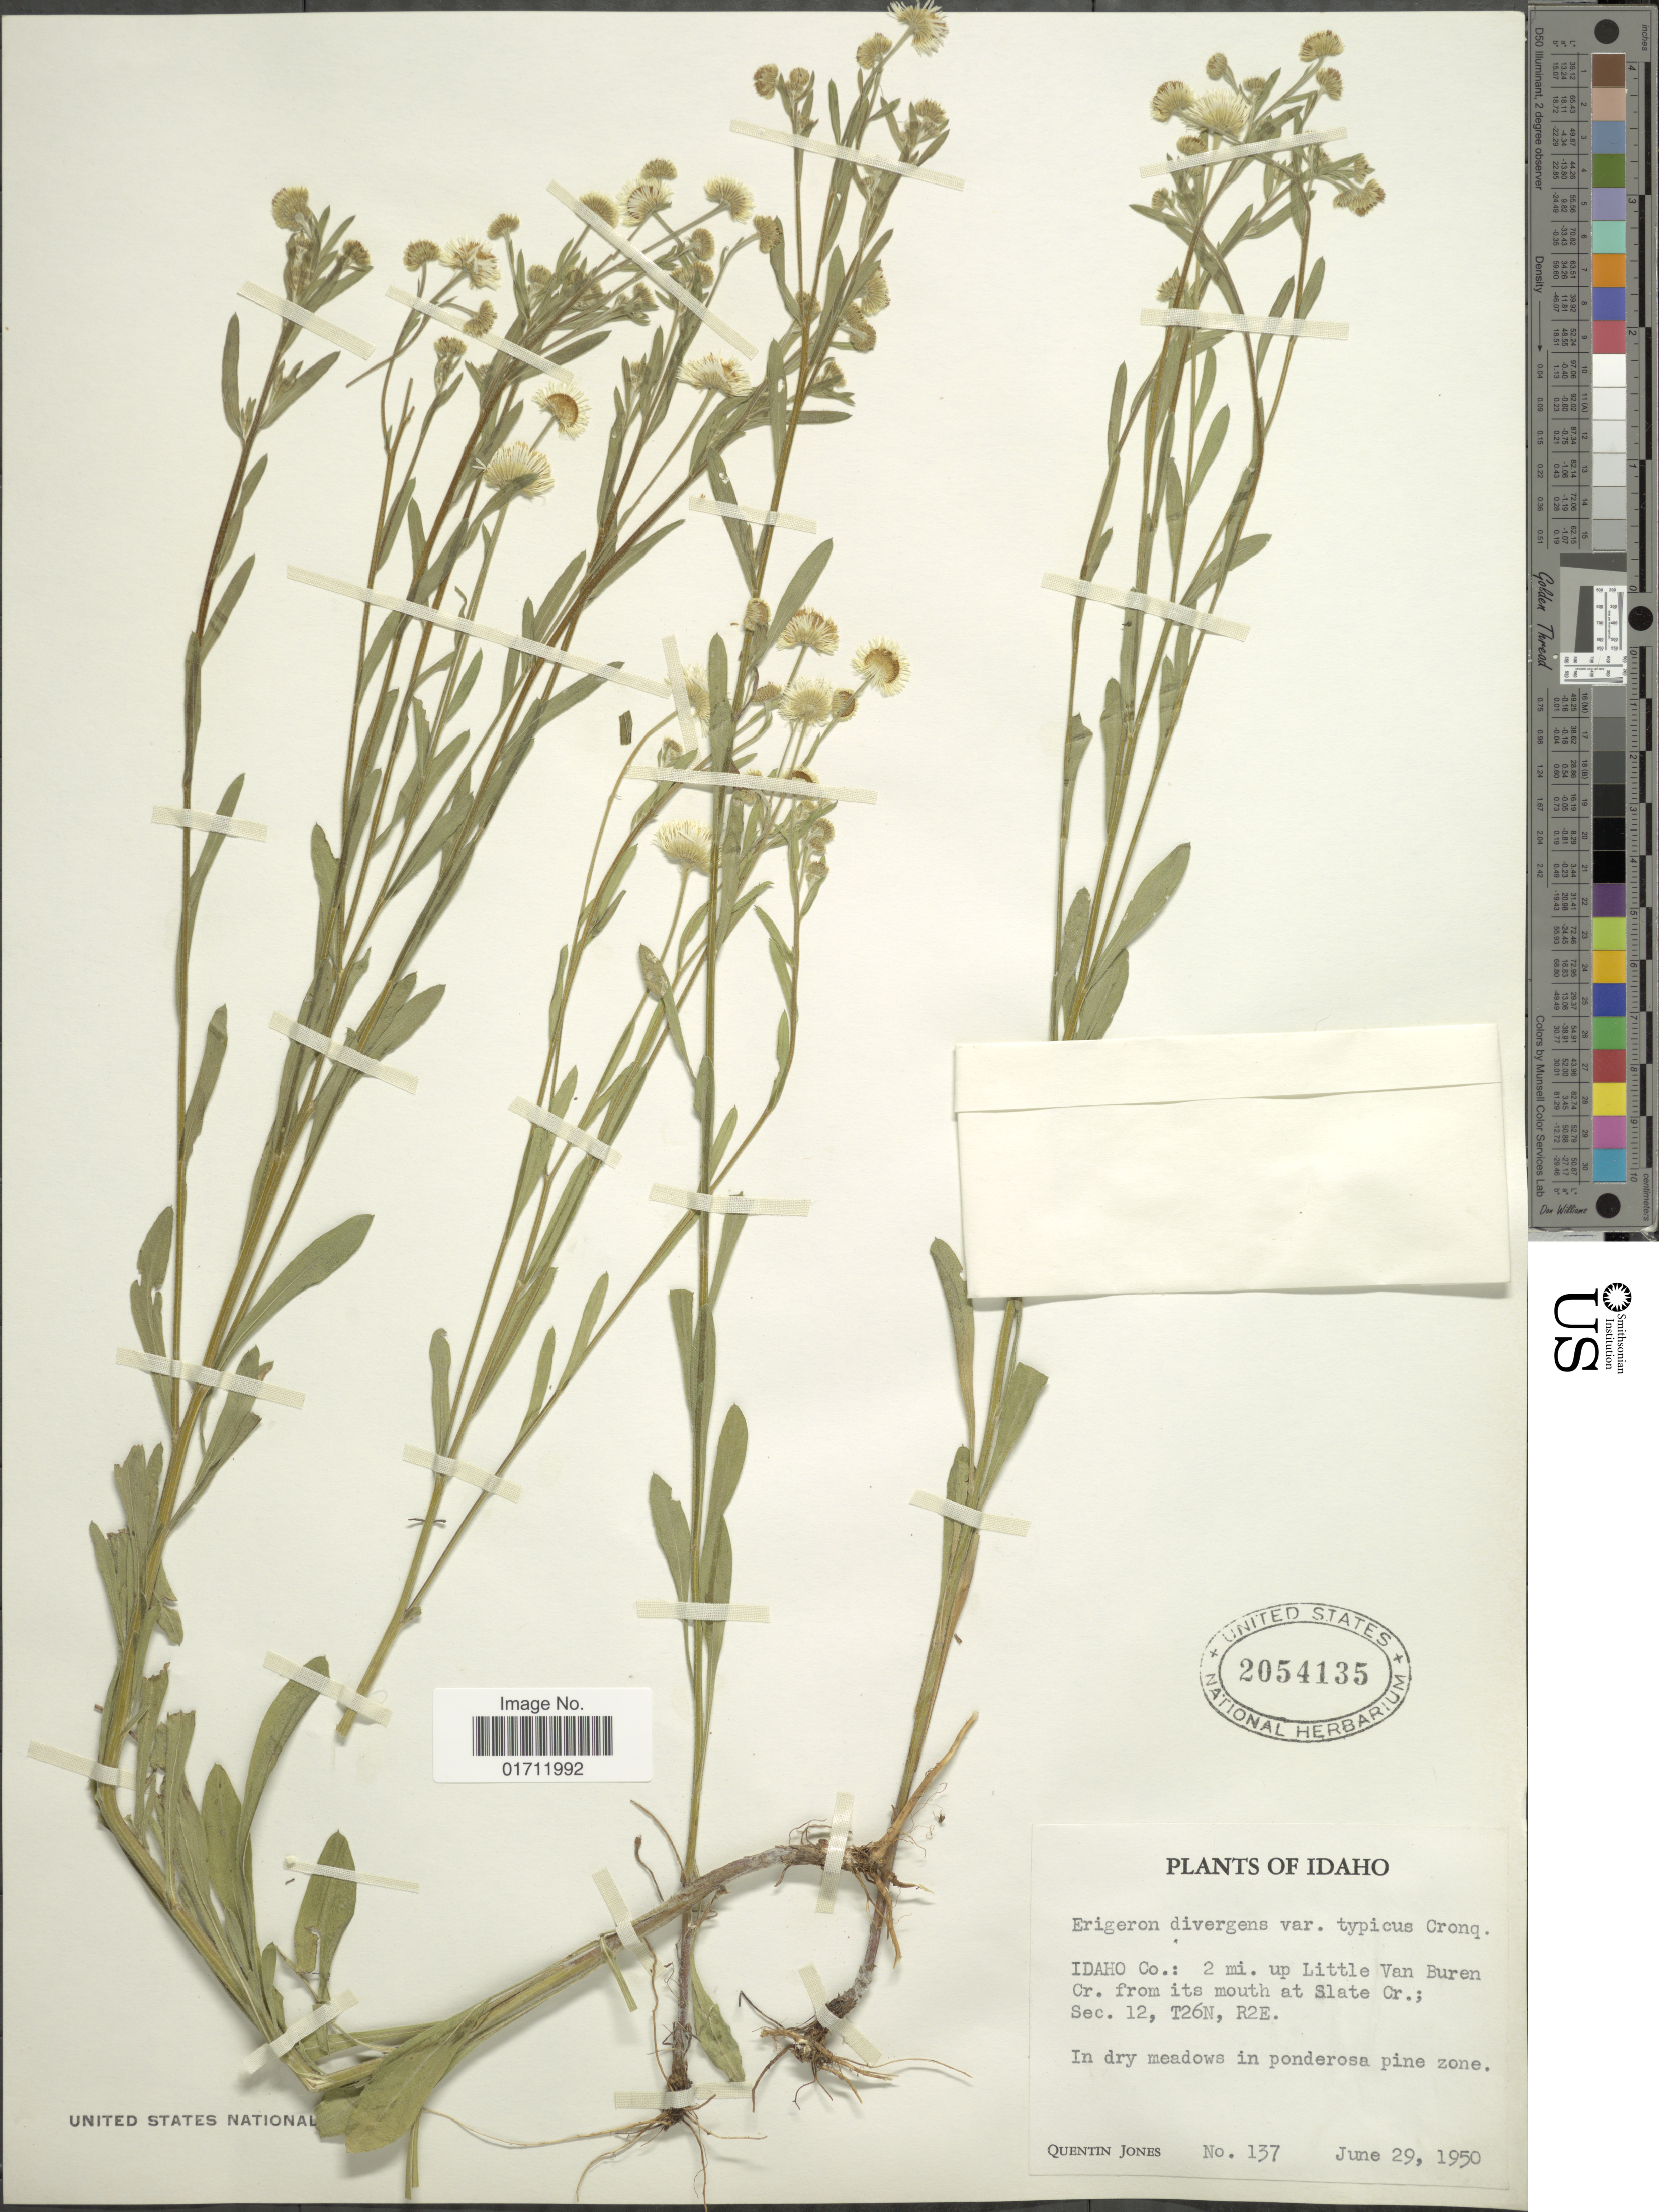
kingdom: Plantae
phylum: Tracheophyta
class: Magnoliopsida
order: Asterales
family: Asteraceae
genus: Erigeron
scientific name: Erigeron divergens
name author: Torr. & A. Gray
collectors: Q. Jones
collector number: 137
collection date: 1950-06-29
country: United States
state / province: Idaho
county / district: Idaho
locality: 2 mi. up Little Van Buren Cr. from its mouth at Slate Cr. Sec. 12, T26N, R2E.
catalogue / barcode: US 2054135